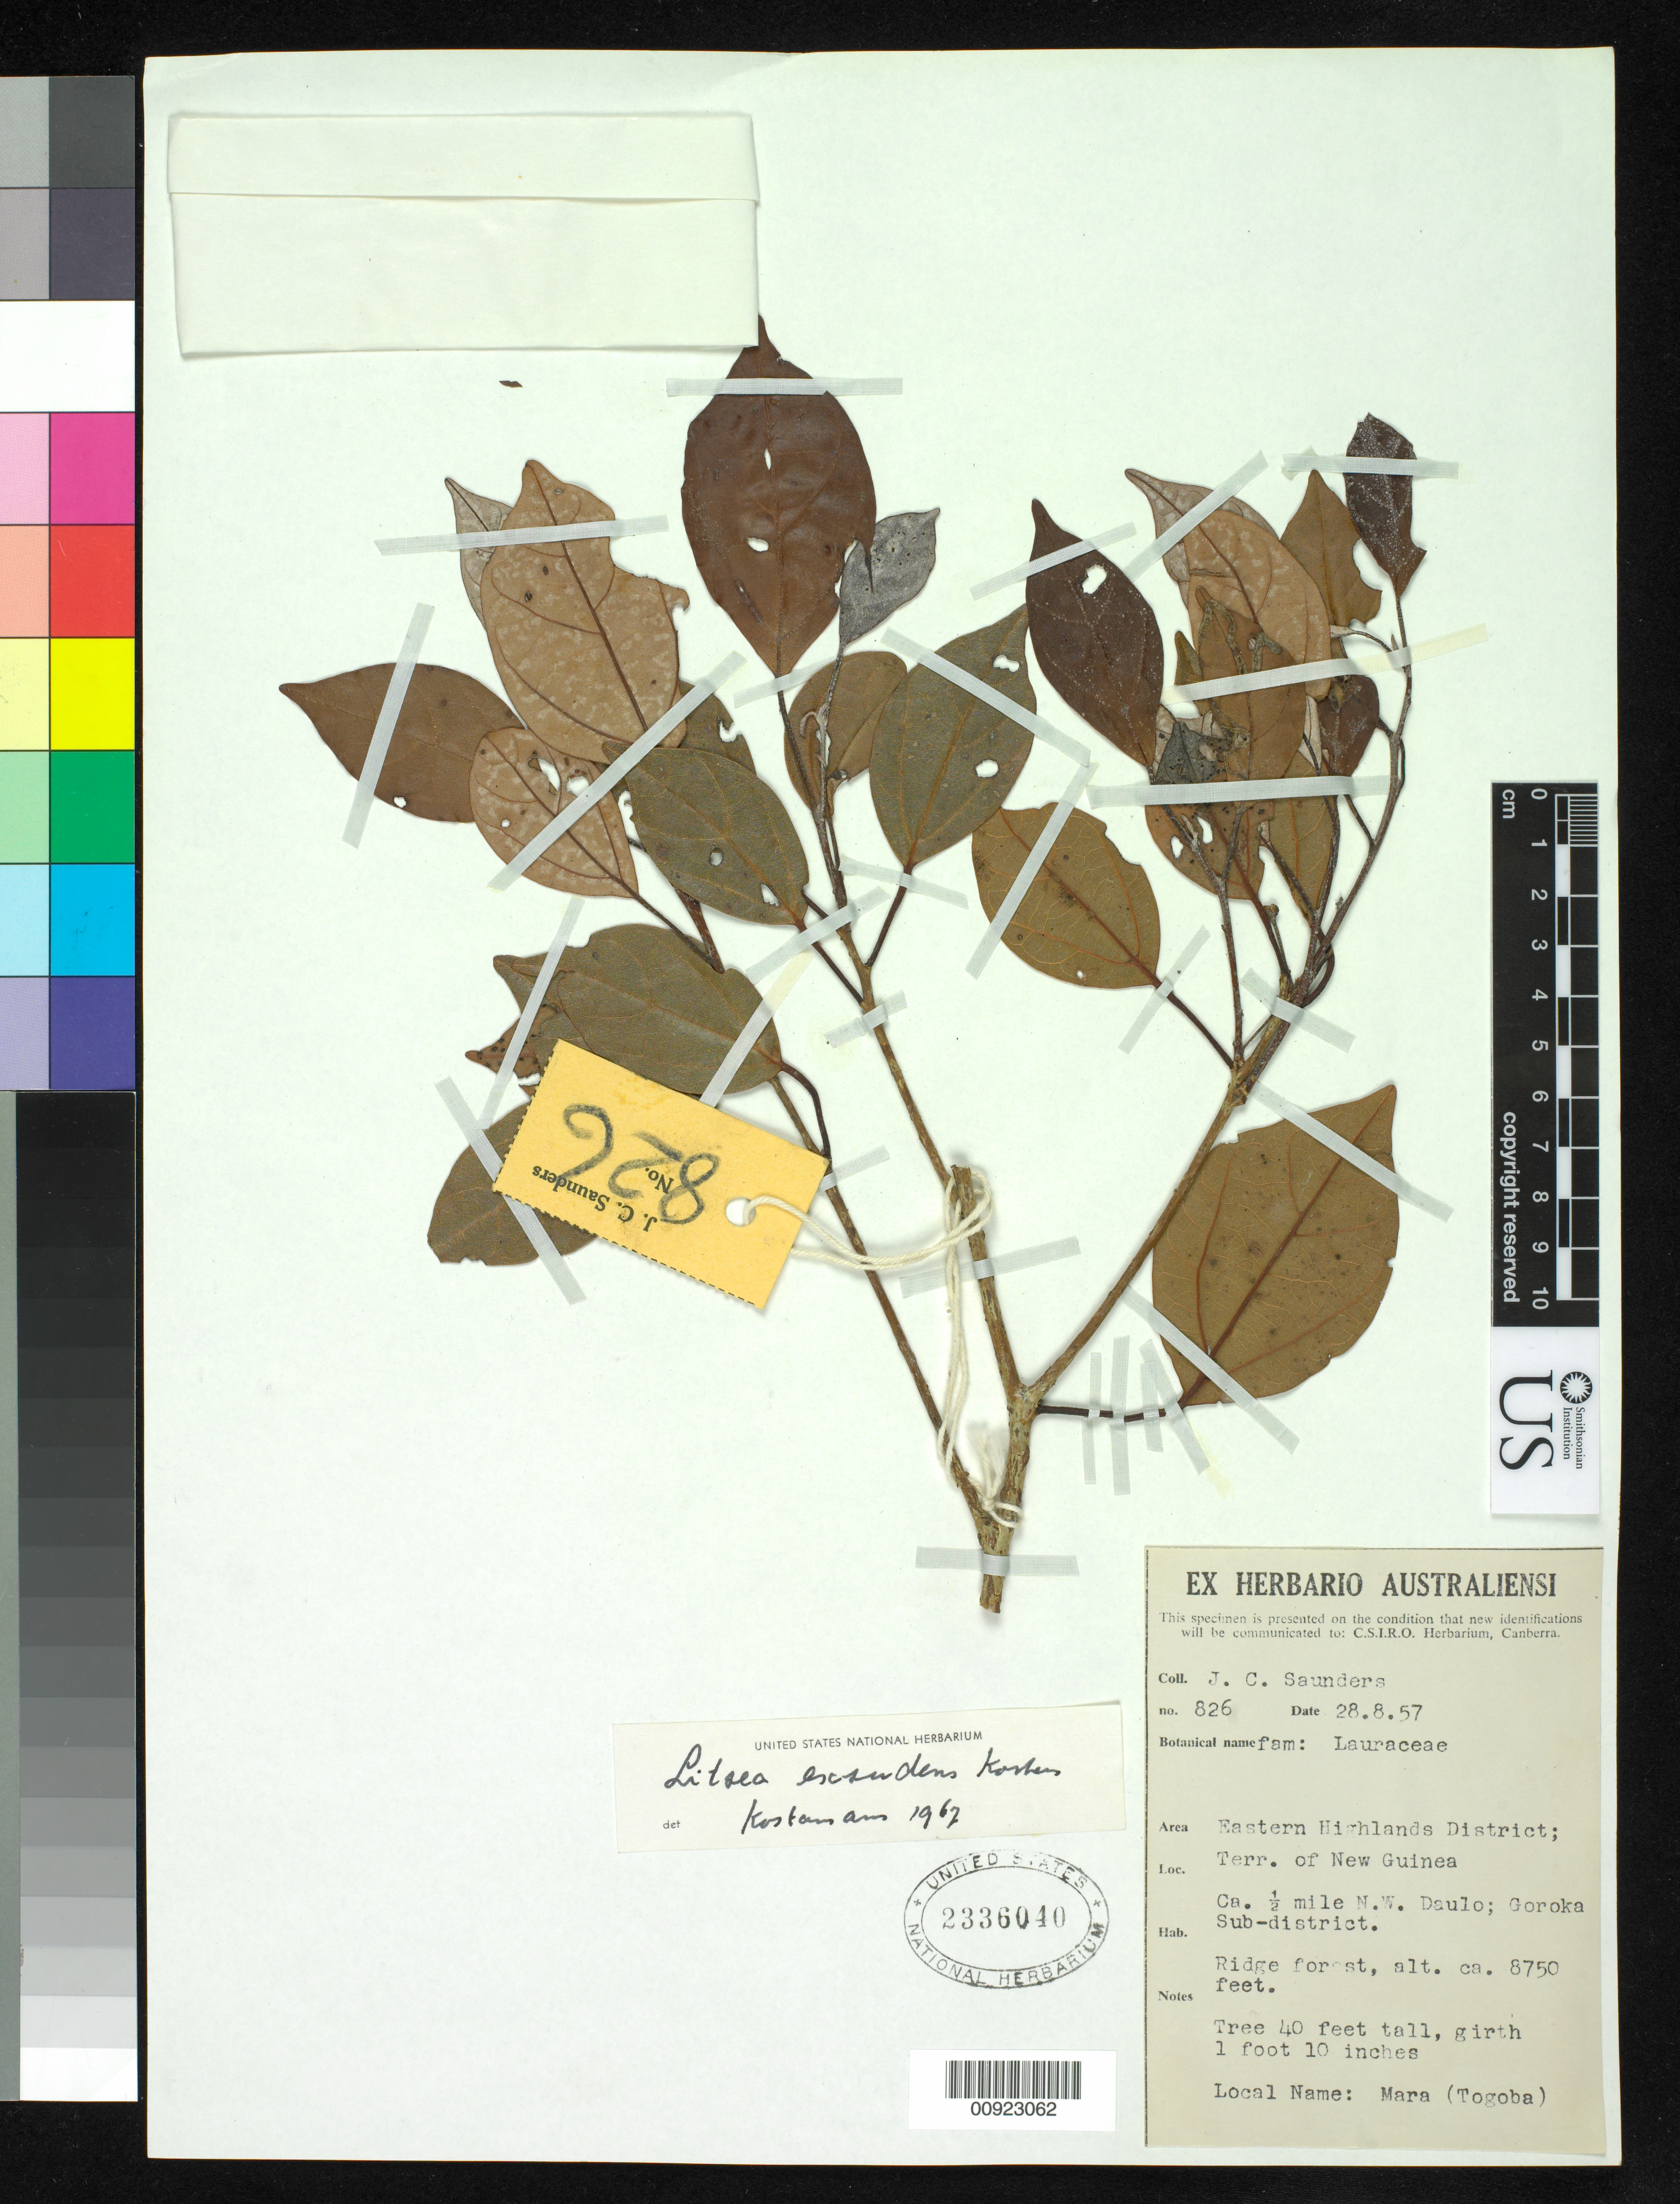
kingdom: Plantae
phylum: Tracheophyta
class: Magnoliopsida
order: Laurales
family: Lauraceae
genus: Litsea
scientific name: Litsea exsudens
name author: Kosterm.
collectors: J. C. Saunders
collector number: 826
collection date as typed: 28 Aug 1957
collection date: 1957-08-28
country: Papua New Guinea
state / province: Eastern Highlands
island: New Guinea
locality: Ca. 0.5 miles N.W. of Daulo; Goroka Sub-district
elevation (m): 2667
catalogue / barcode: US 2336040